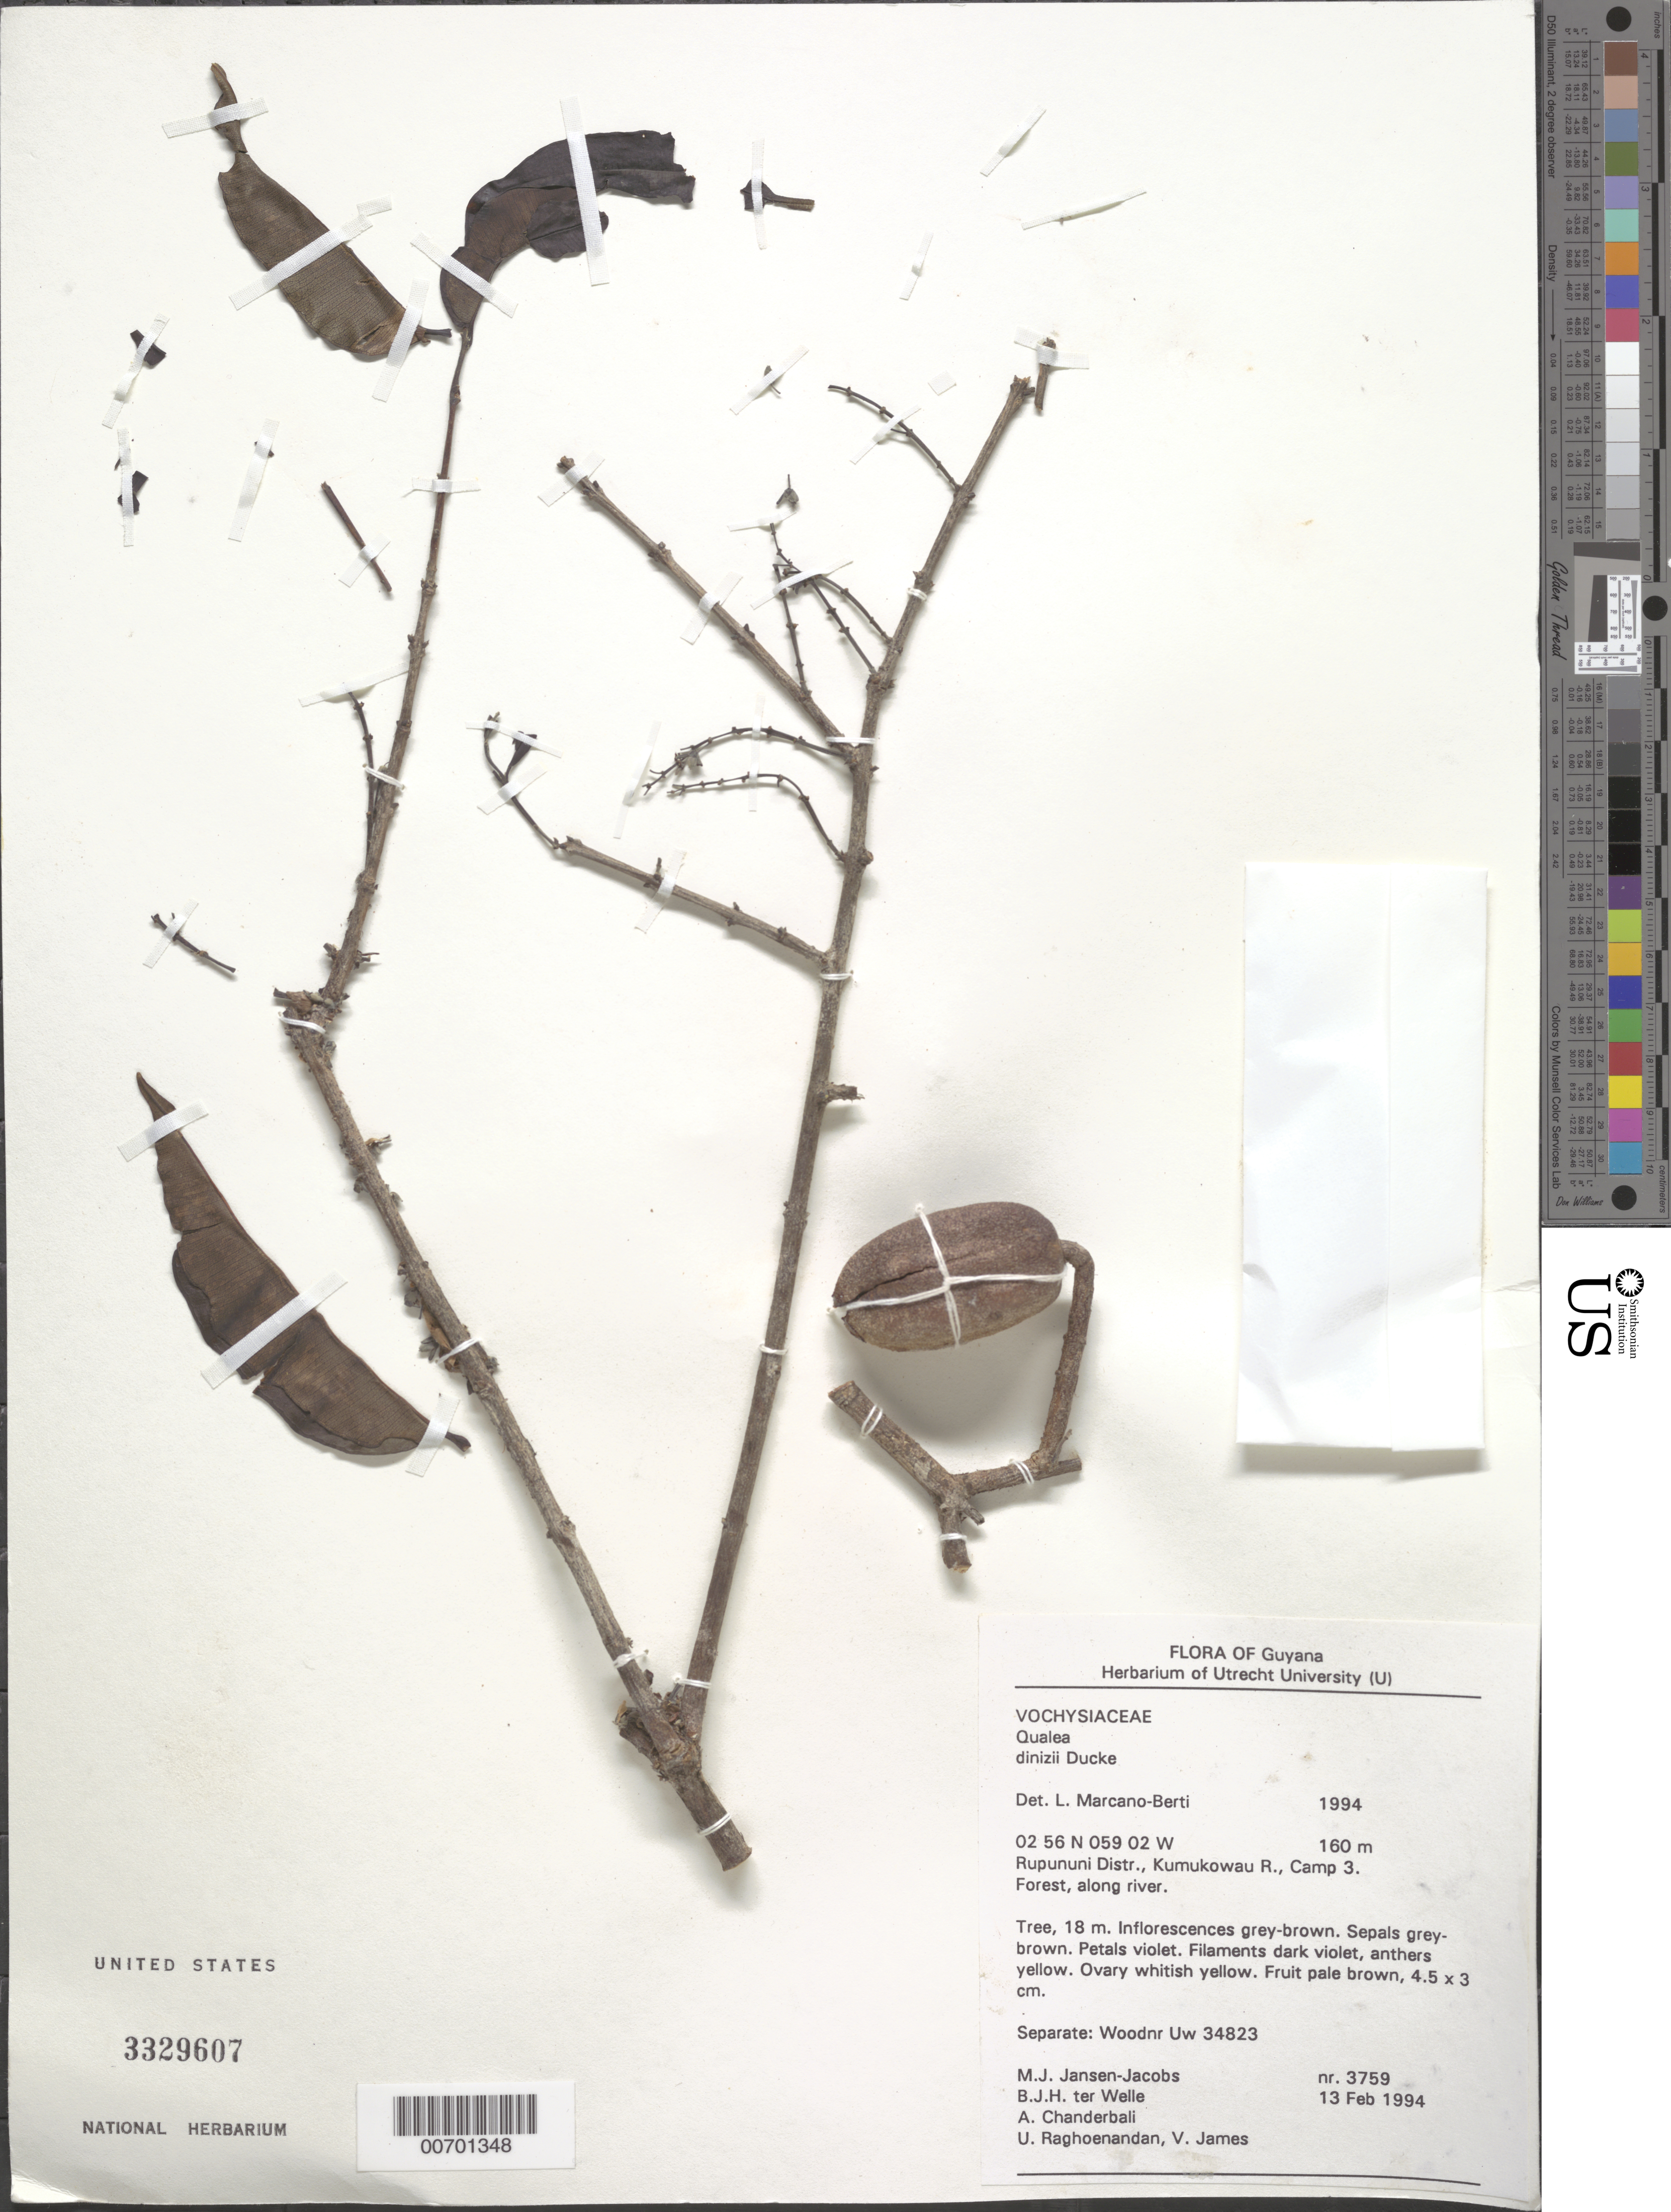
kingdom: Plantae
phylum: Tracheophyta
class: Magnoliopsida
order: Myrtales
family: Vochysiaceae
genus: Qualea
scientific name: Qualea dinizii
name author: Ducke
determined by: Marcano-Berti, L.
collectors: M. J. Jansen-Jacobs, B. Welle, A. S. Chanderbali, U. Raghoenandan & V. James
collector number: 3759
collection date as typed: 13-Feb-94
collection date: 1994-02-13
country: Guyana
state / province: U. Takutu-U. Essequibo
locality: Kumukowau R., Camp 3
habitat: Forest, along river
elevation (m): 160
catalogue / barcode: US 3329607